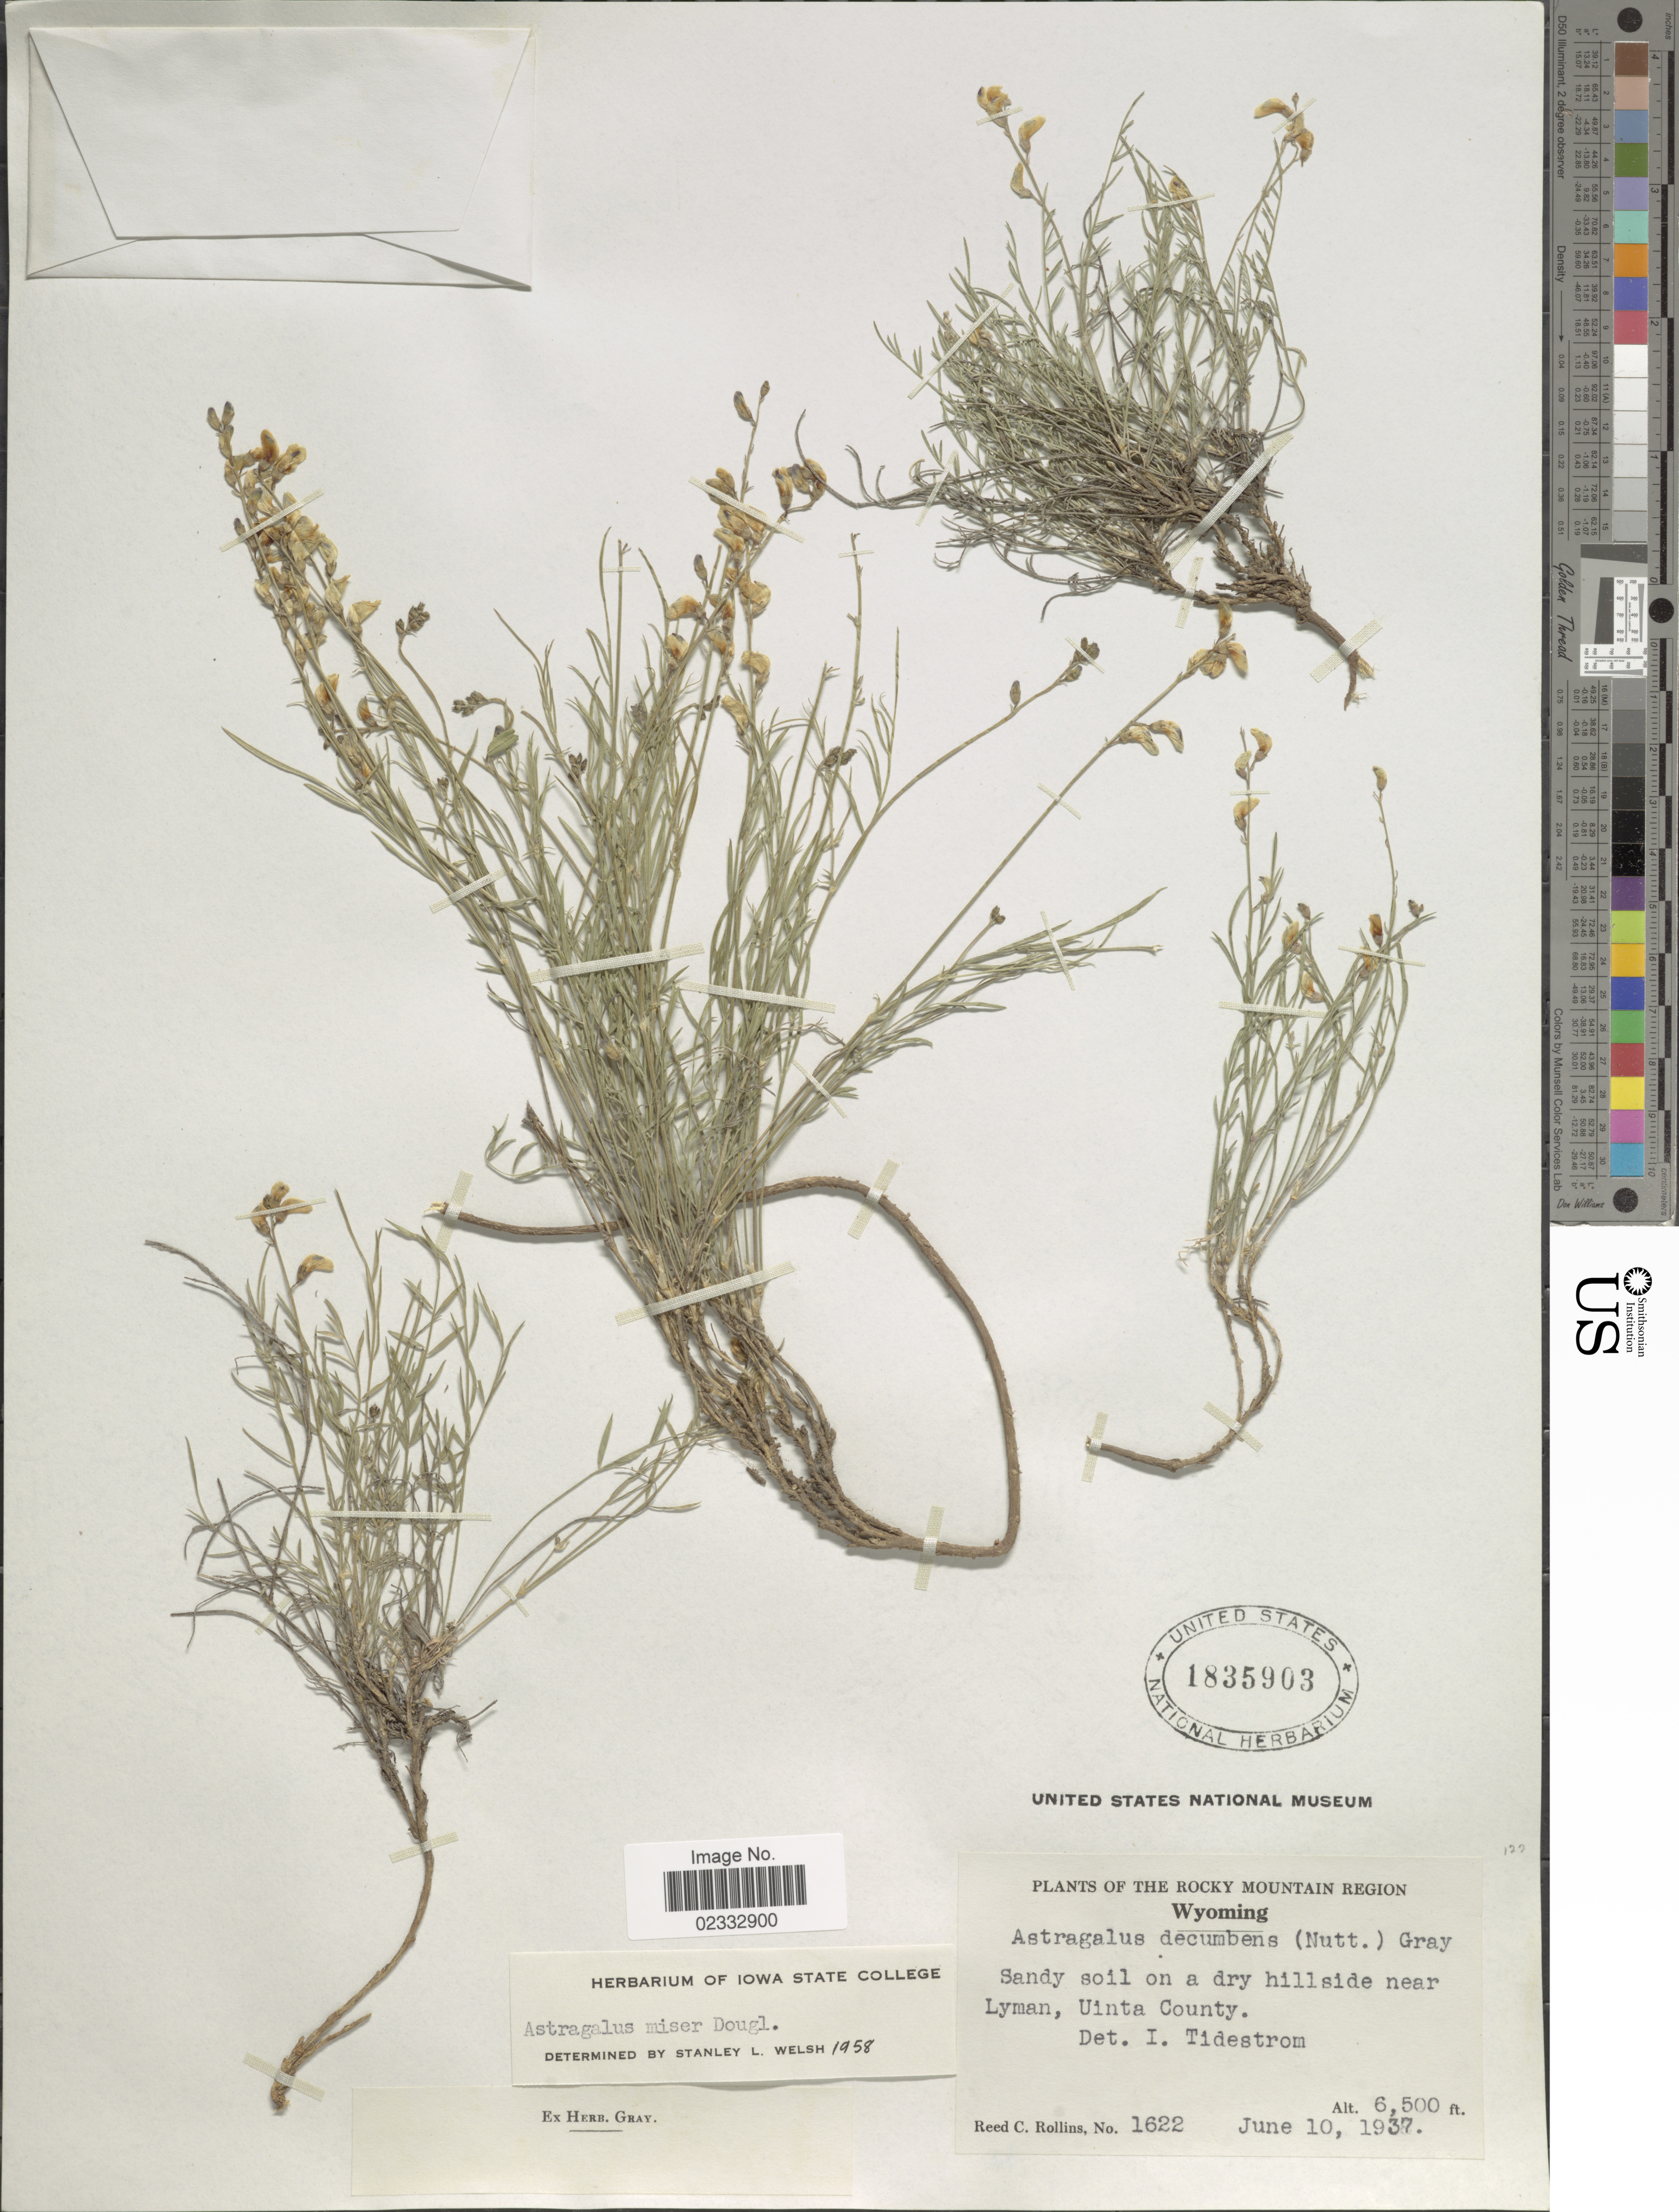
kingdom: Plantae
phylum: Tracheophyta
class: Magnoliopsida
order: Fabales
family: Fabaceae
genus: Astragalus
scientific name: Astragalus miser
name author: Douglas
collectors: R. C. Rollins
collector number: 1622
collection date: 1937-06-10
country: United States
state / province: Wyoming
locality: Near Lyman, Uinta County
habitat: sandy soil on a dry hillside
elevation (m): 1981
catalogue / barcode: US 1835903